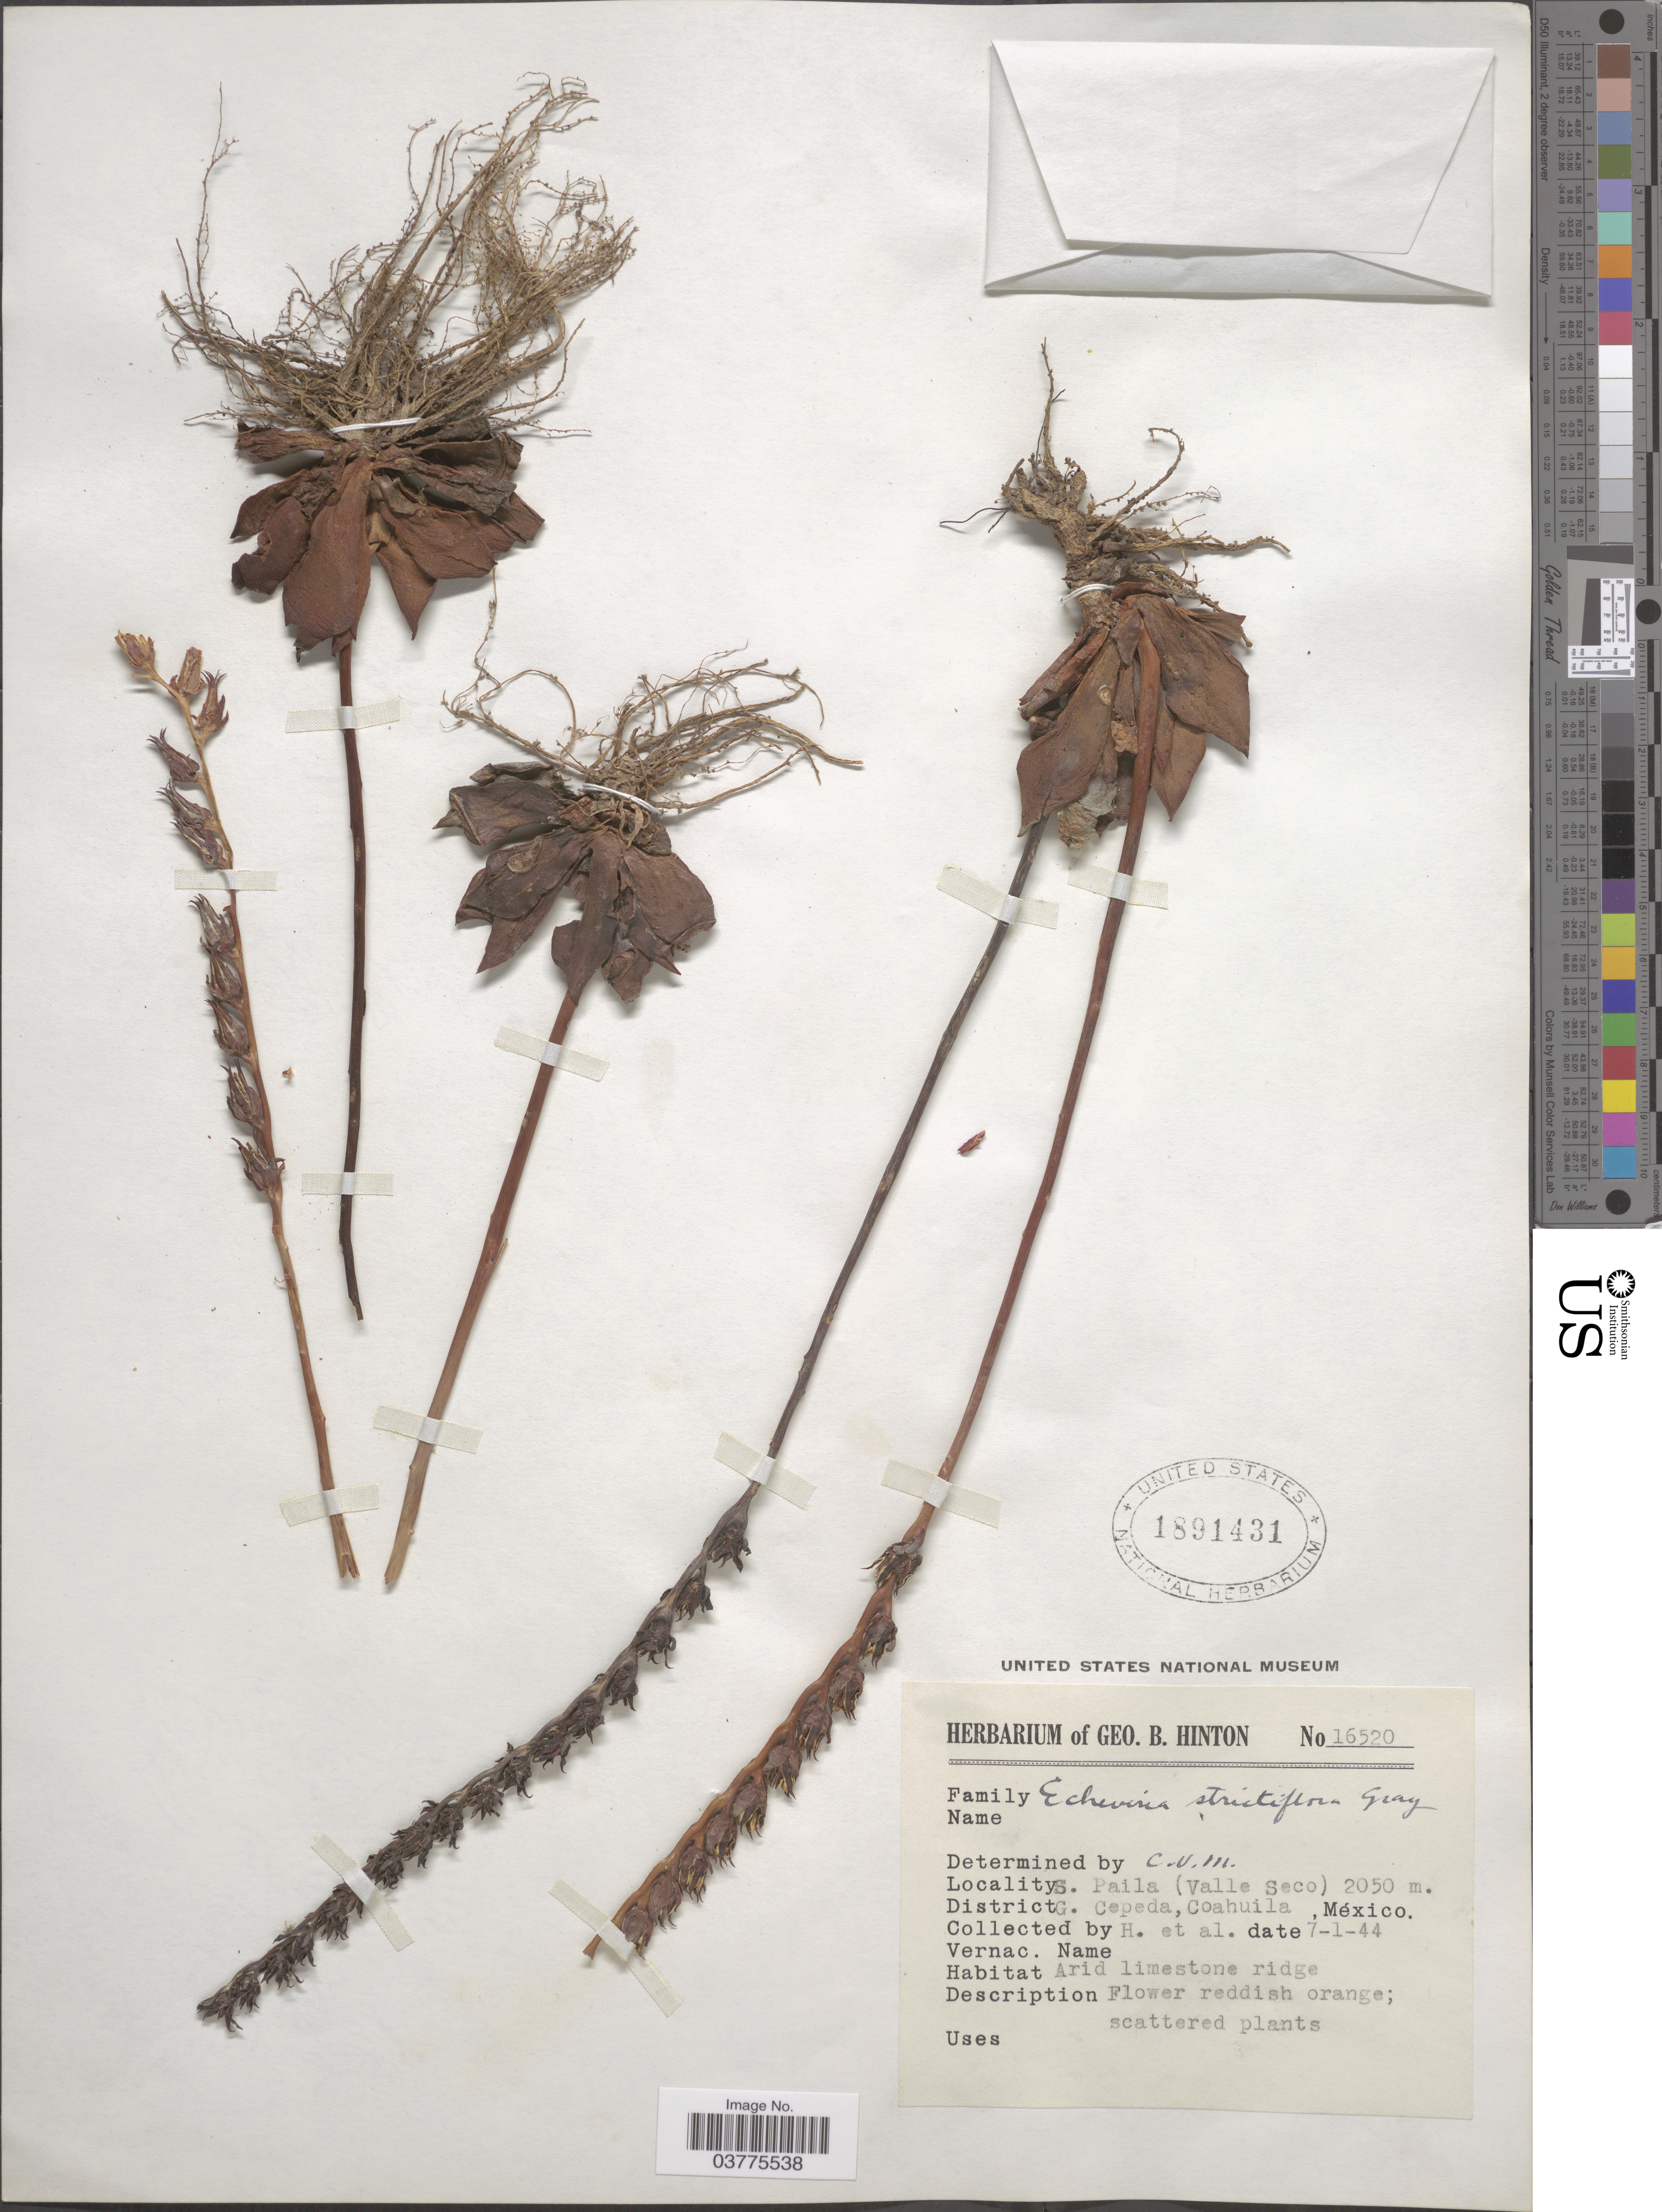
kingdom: Plantae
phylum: Tracheophyta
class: Magnoliopsida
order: Saxifragales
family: Crassulaceae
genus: Echeveria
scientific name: Echeveria strictiflora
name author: A. Gray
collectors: G. B. Hinton & et al.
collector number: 16520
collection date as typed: Transcribed d/m/y: 7/1/44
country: Mexico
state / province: Coahuila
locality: S. Paila (Valle Seco). District G. Cepeda.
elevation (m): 2050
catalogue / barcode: US 1891431